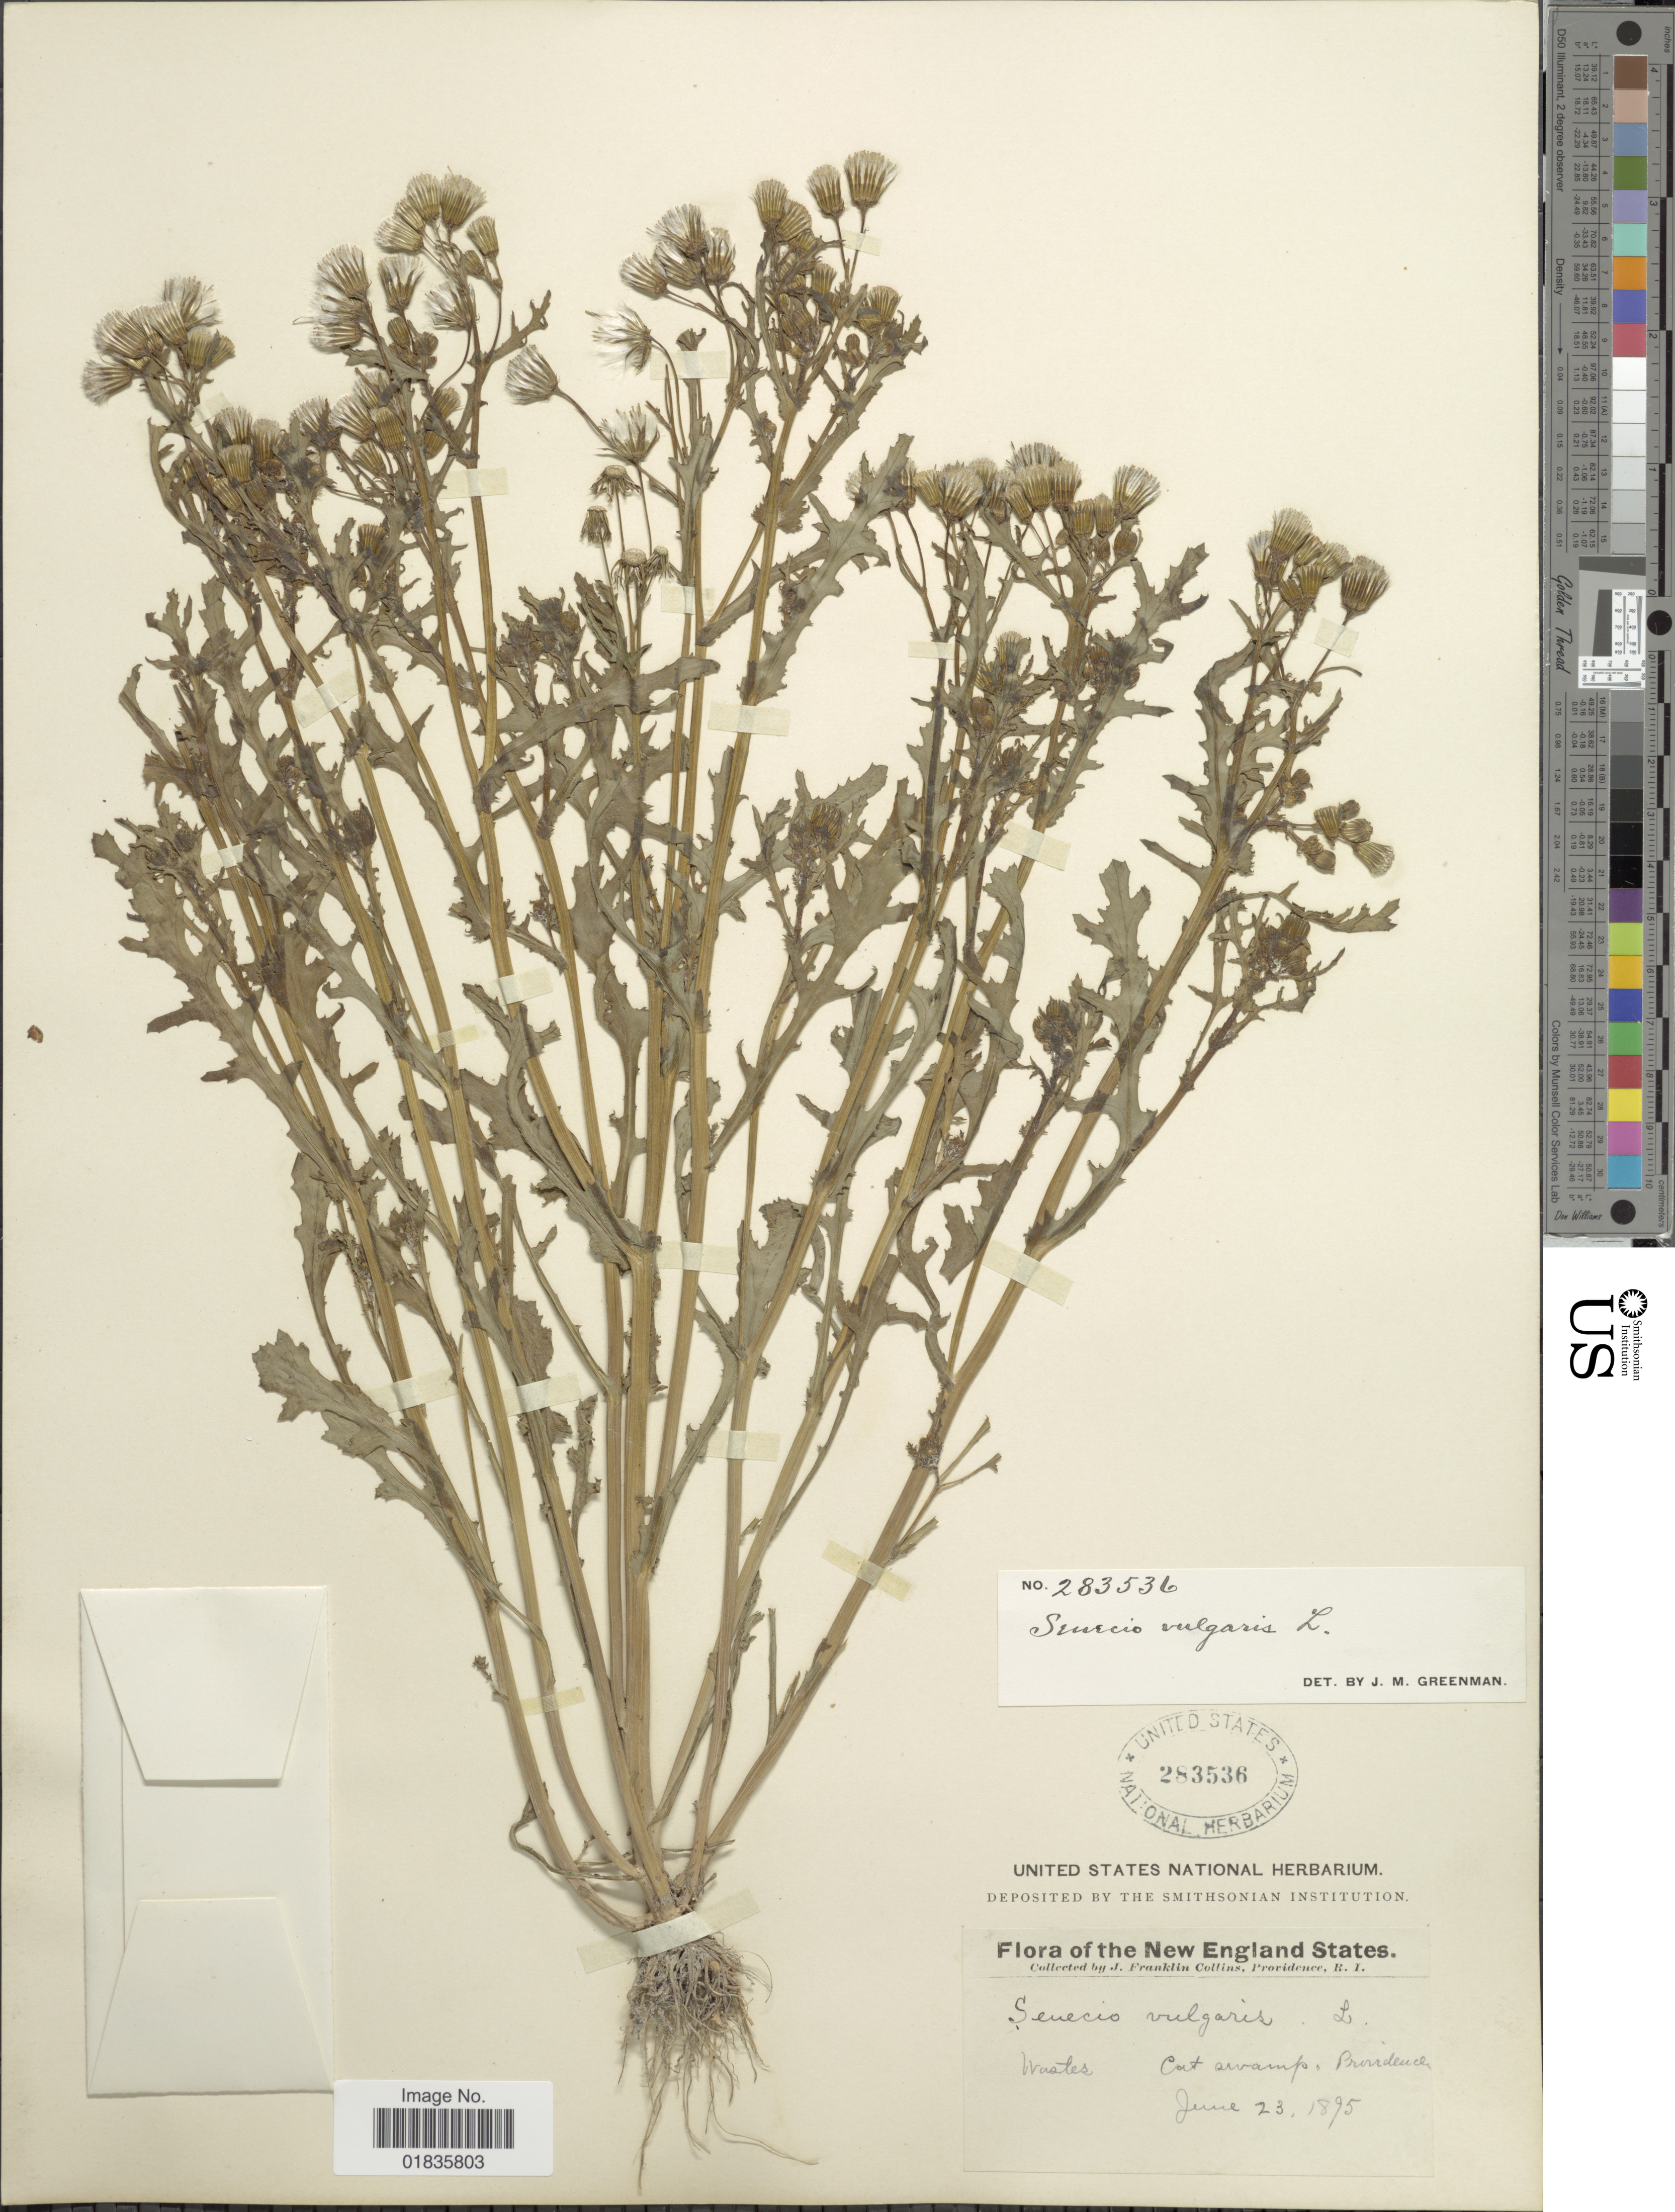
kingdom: Plantae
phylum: Tracheophyta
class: Magnoliopsida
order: Asterales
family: Asteraceae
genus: Senecio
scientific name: Senecio vulgaris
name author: L.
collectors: J. Collins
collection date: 1895-06-23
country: United States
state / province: Rhode Island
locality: New England States, wastes, cat swamp, Providence.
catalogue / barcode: US 283536